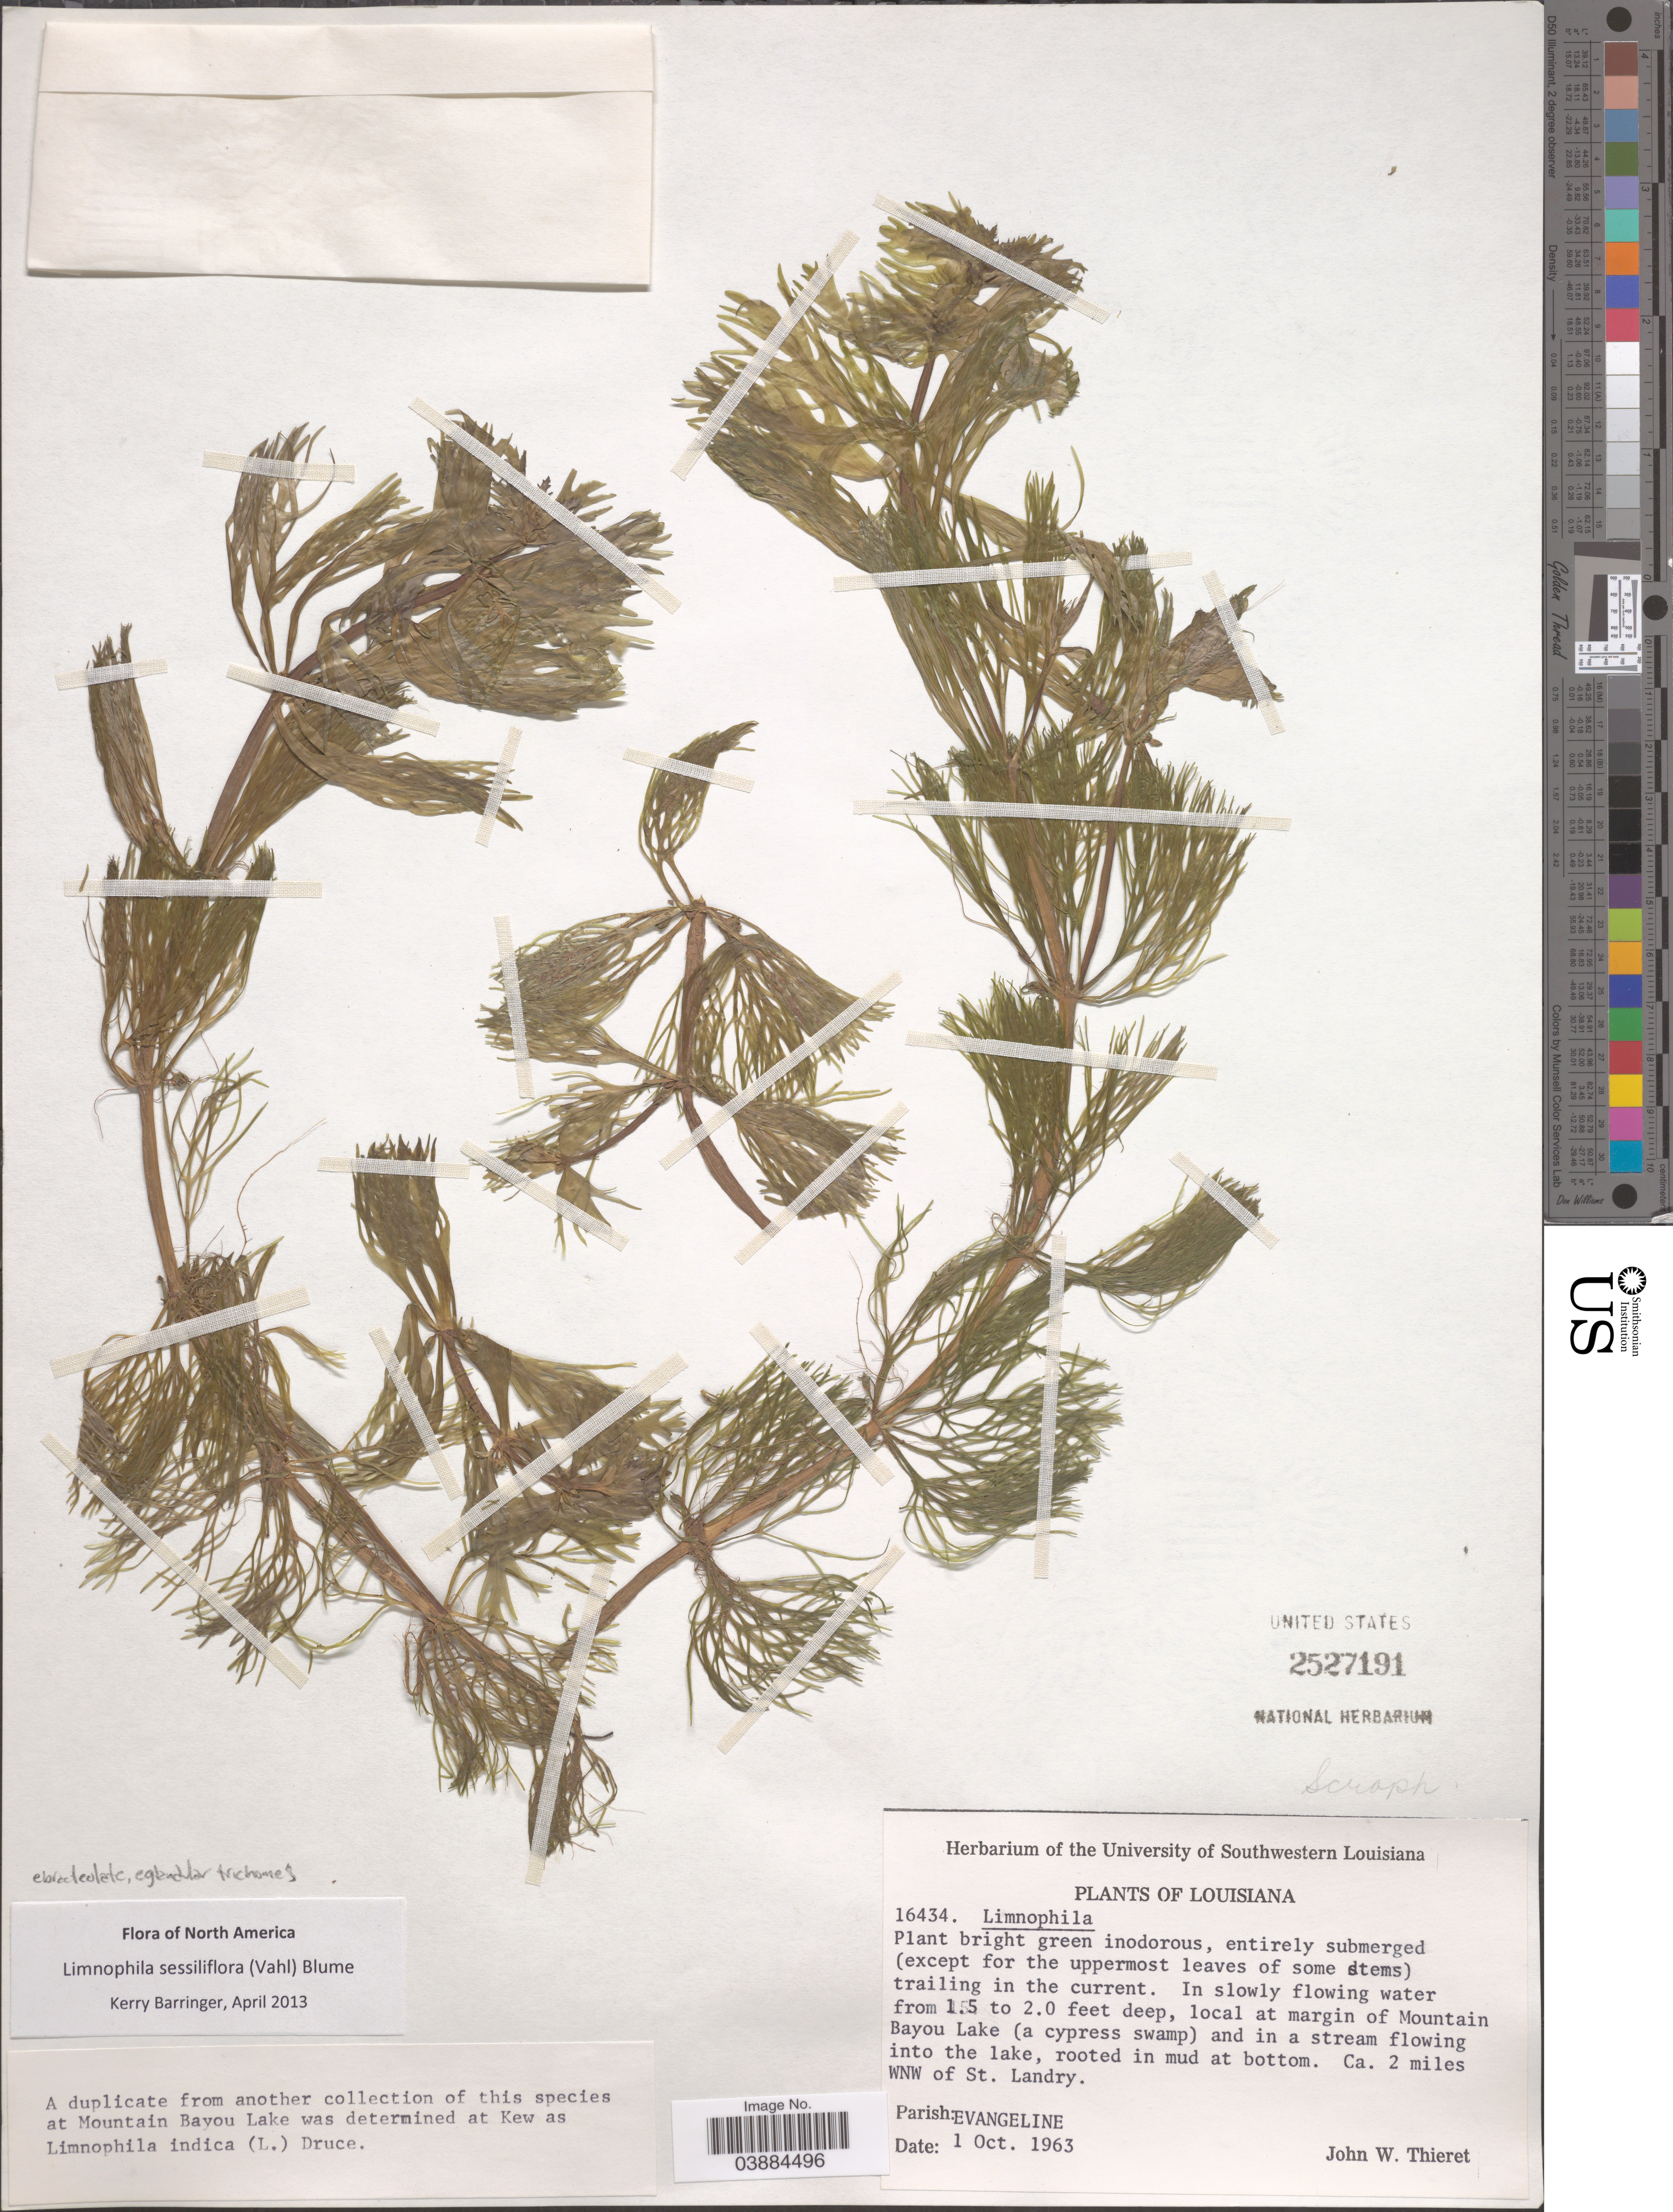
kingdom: Plantae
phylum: Tracheophyta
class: Magnoliopsida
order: Lamiales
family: Plantaginaceae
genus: Limnophila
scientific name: Limnophila sessiliflora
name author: (Vahl) Blume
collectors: J. W. Thieret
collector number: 16434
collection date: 1963-10-01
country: United States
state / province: Louisiana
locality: Local at margin of Mountain Bayou Lake. Ca. 2 miles WNW of St. Landry. Parish: Evangeline.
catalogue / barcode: US 2527191